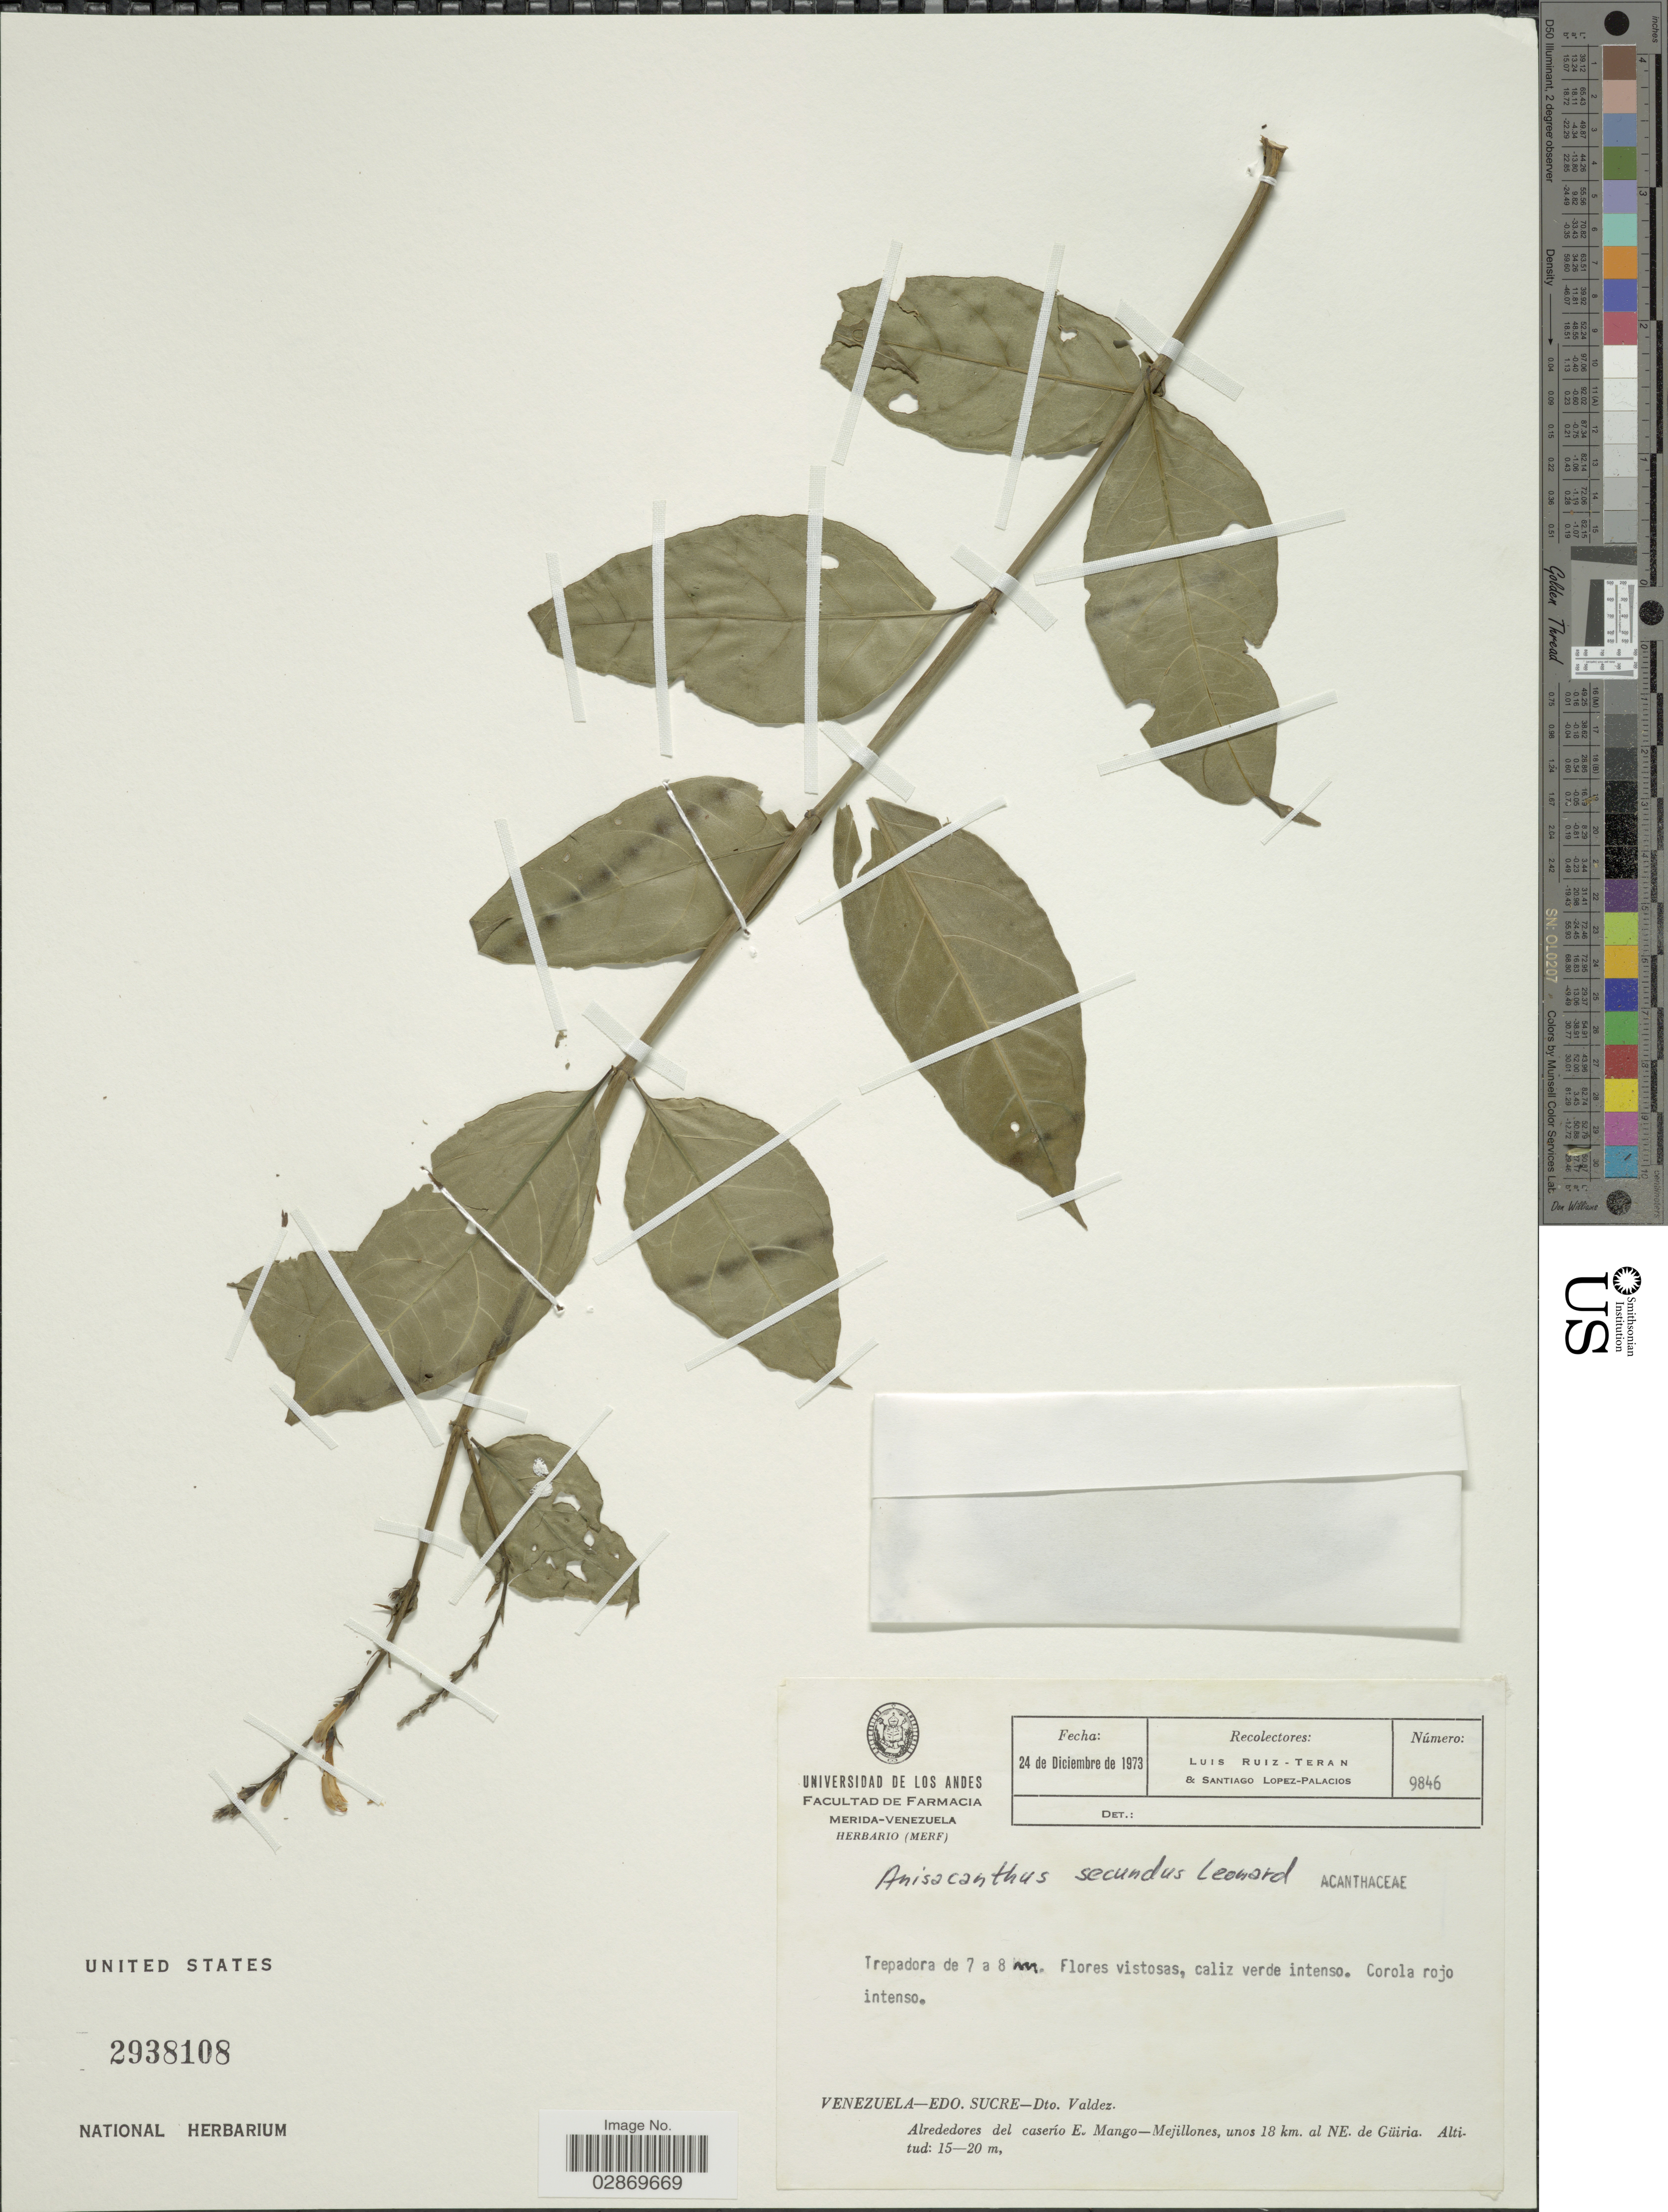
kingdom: Plantae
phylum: Tracheophyta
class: Magnoliopsida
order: Lamiales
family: Acanthaceae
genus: Anisacanthus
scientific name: Anisacanthus secundus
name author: Leonard in A.C. Sm.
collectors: L. E. Ruíz-Terán & S. López-Palacios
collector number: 9846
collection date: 1973-12-24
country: Venezuela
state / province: Sucre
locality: Dto. Valdez, Alrededores del caserío E. Mango, Mejillones, unos 18 km. al NE. de Güiria.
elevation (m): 15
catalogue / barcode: US 2938108